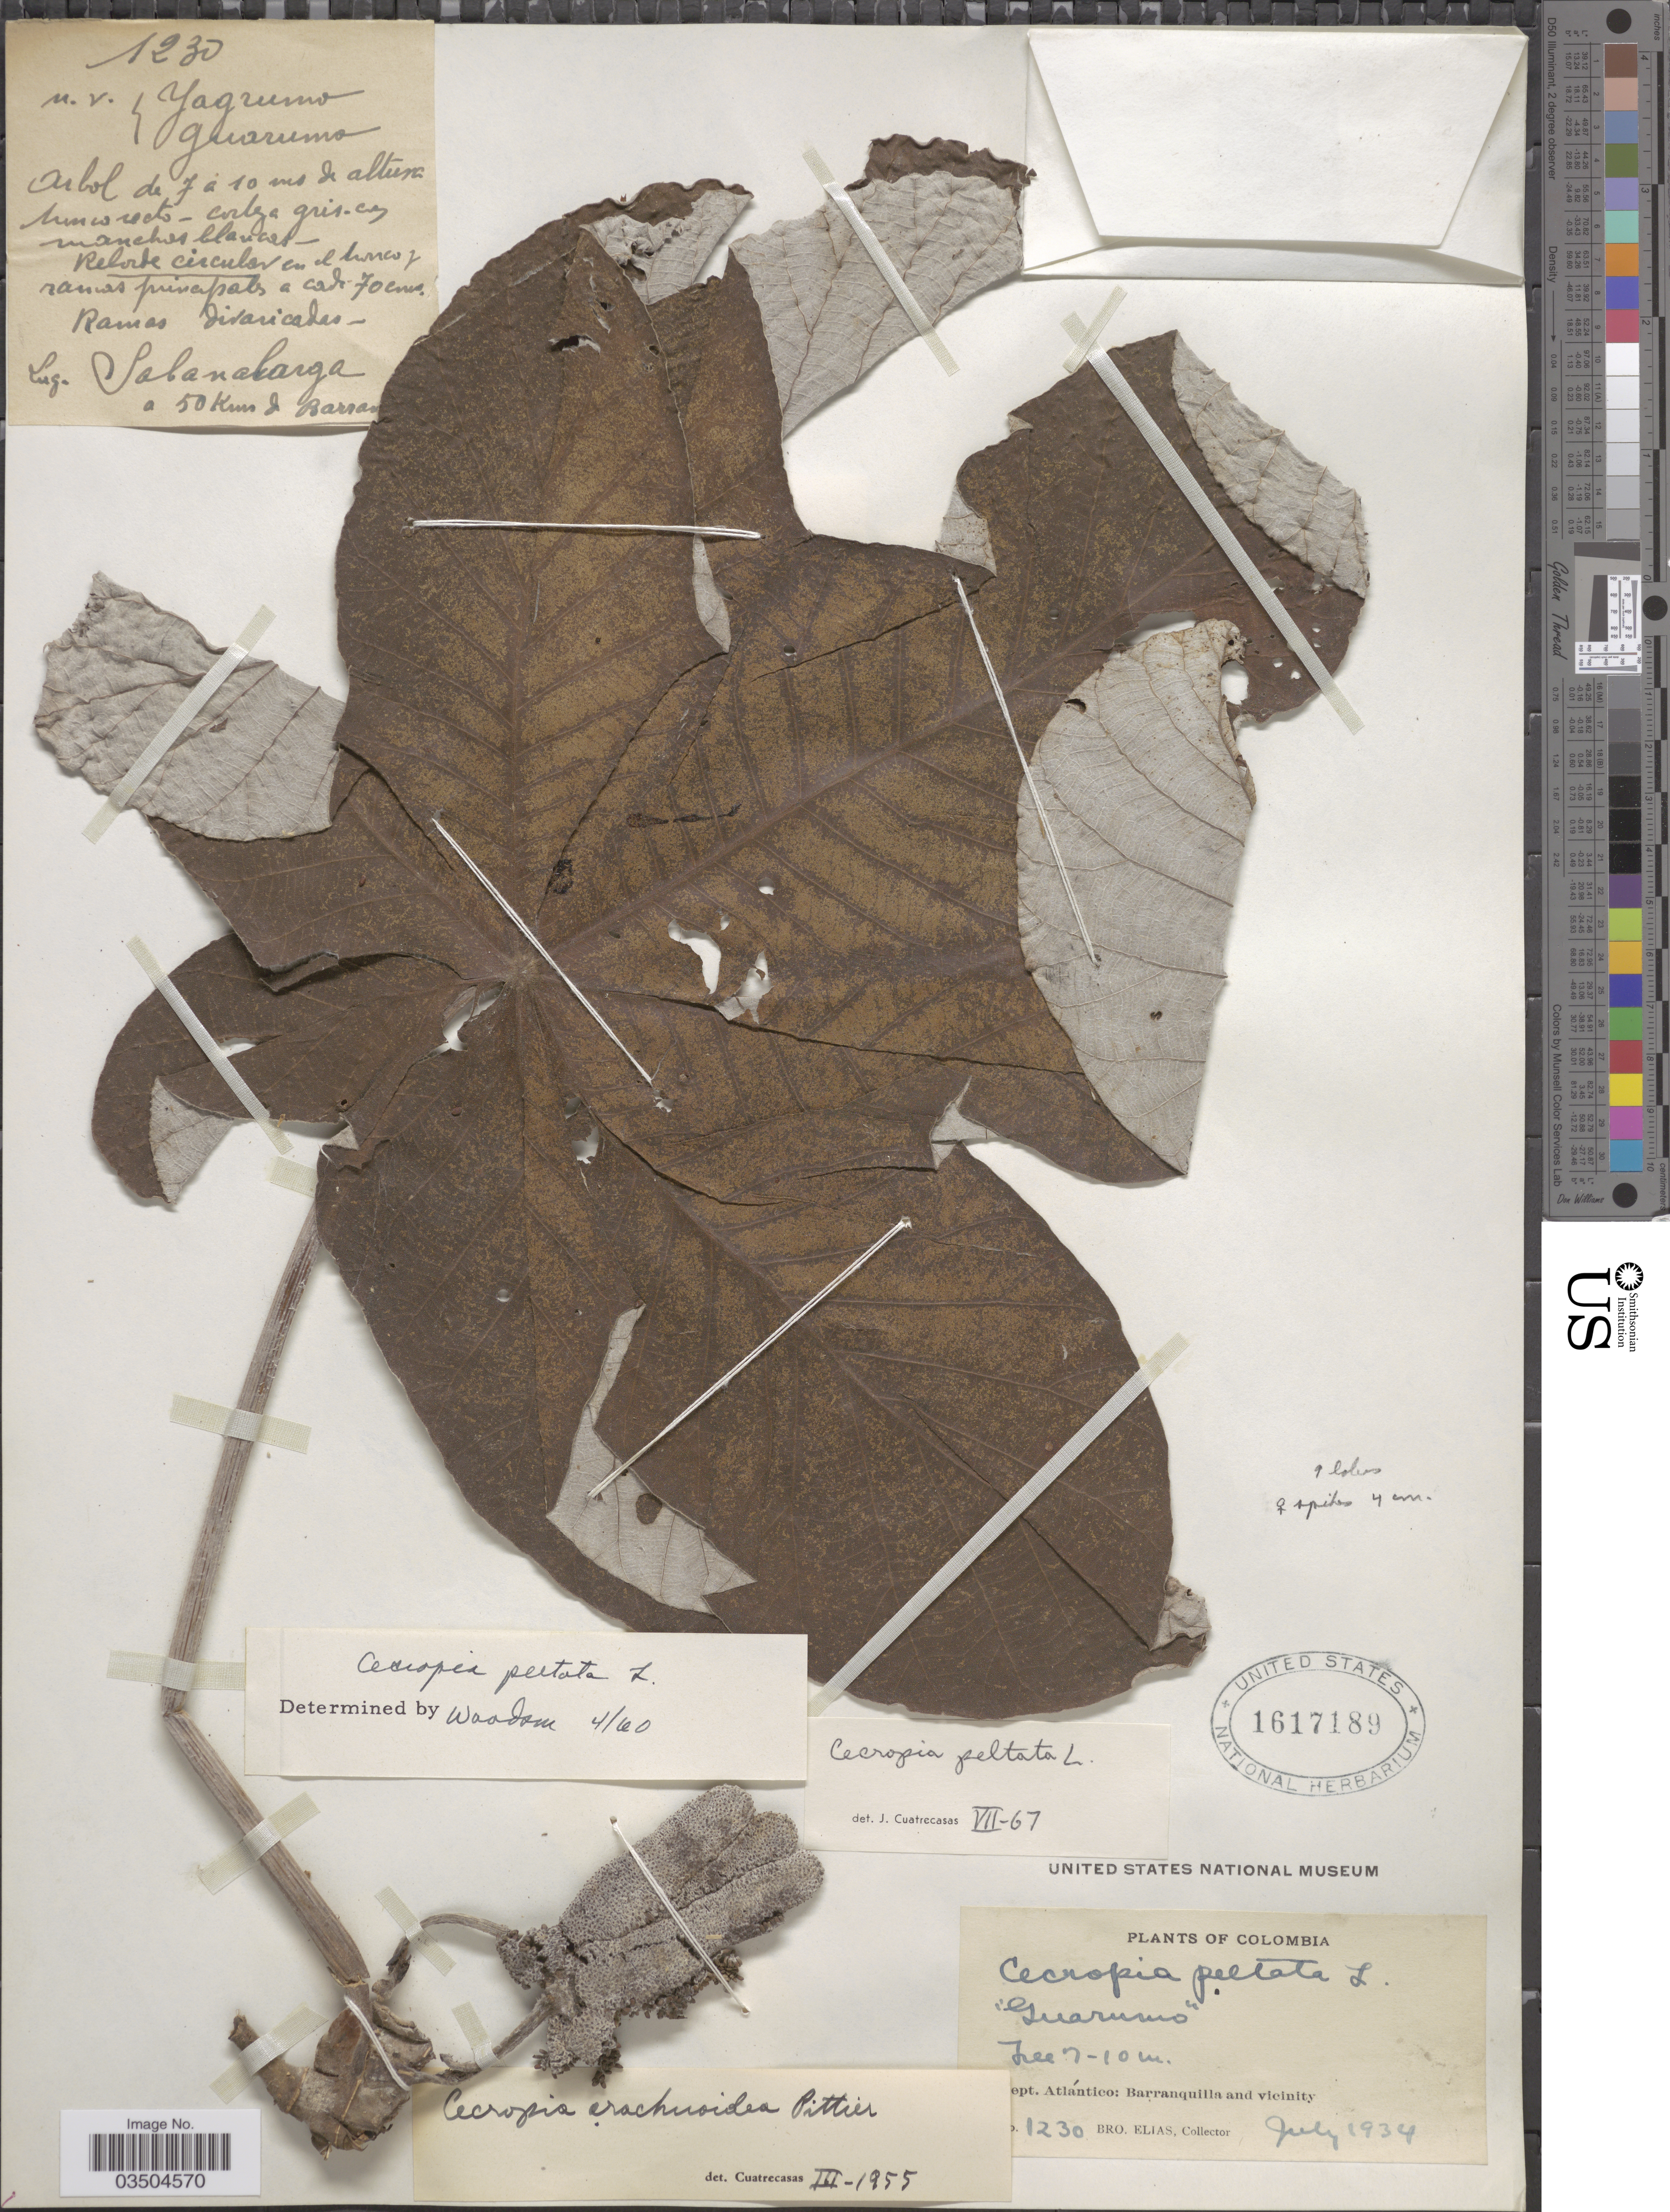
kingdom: Plantae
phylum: Tracheophyta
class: Magnoliopsida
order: Rosales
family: Urticaceae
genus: Cecropia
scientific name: Cecropia peltata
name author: L.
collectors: Bro. Elias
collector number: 1230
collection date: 1934-07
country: Colombia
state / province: Atlántico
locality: Dept. Atlántico: Barranquilla and vicinity.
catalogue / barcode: US 1617189